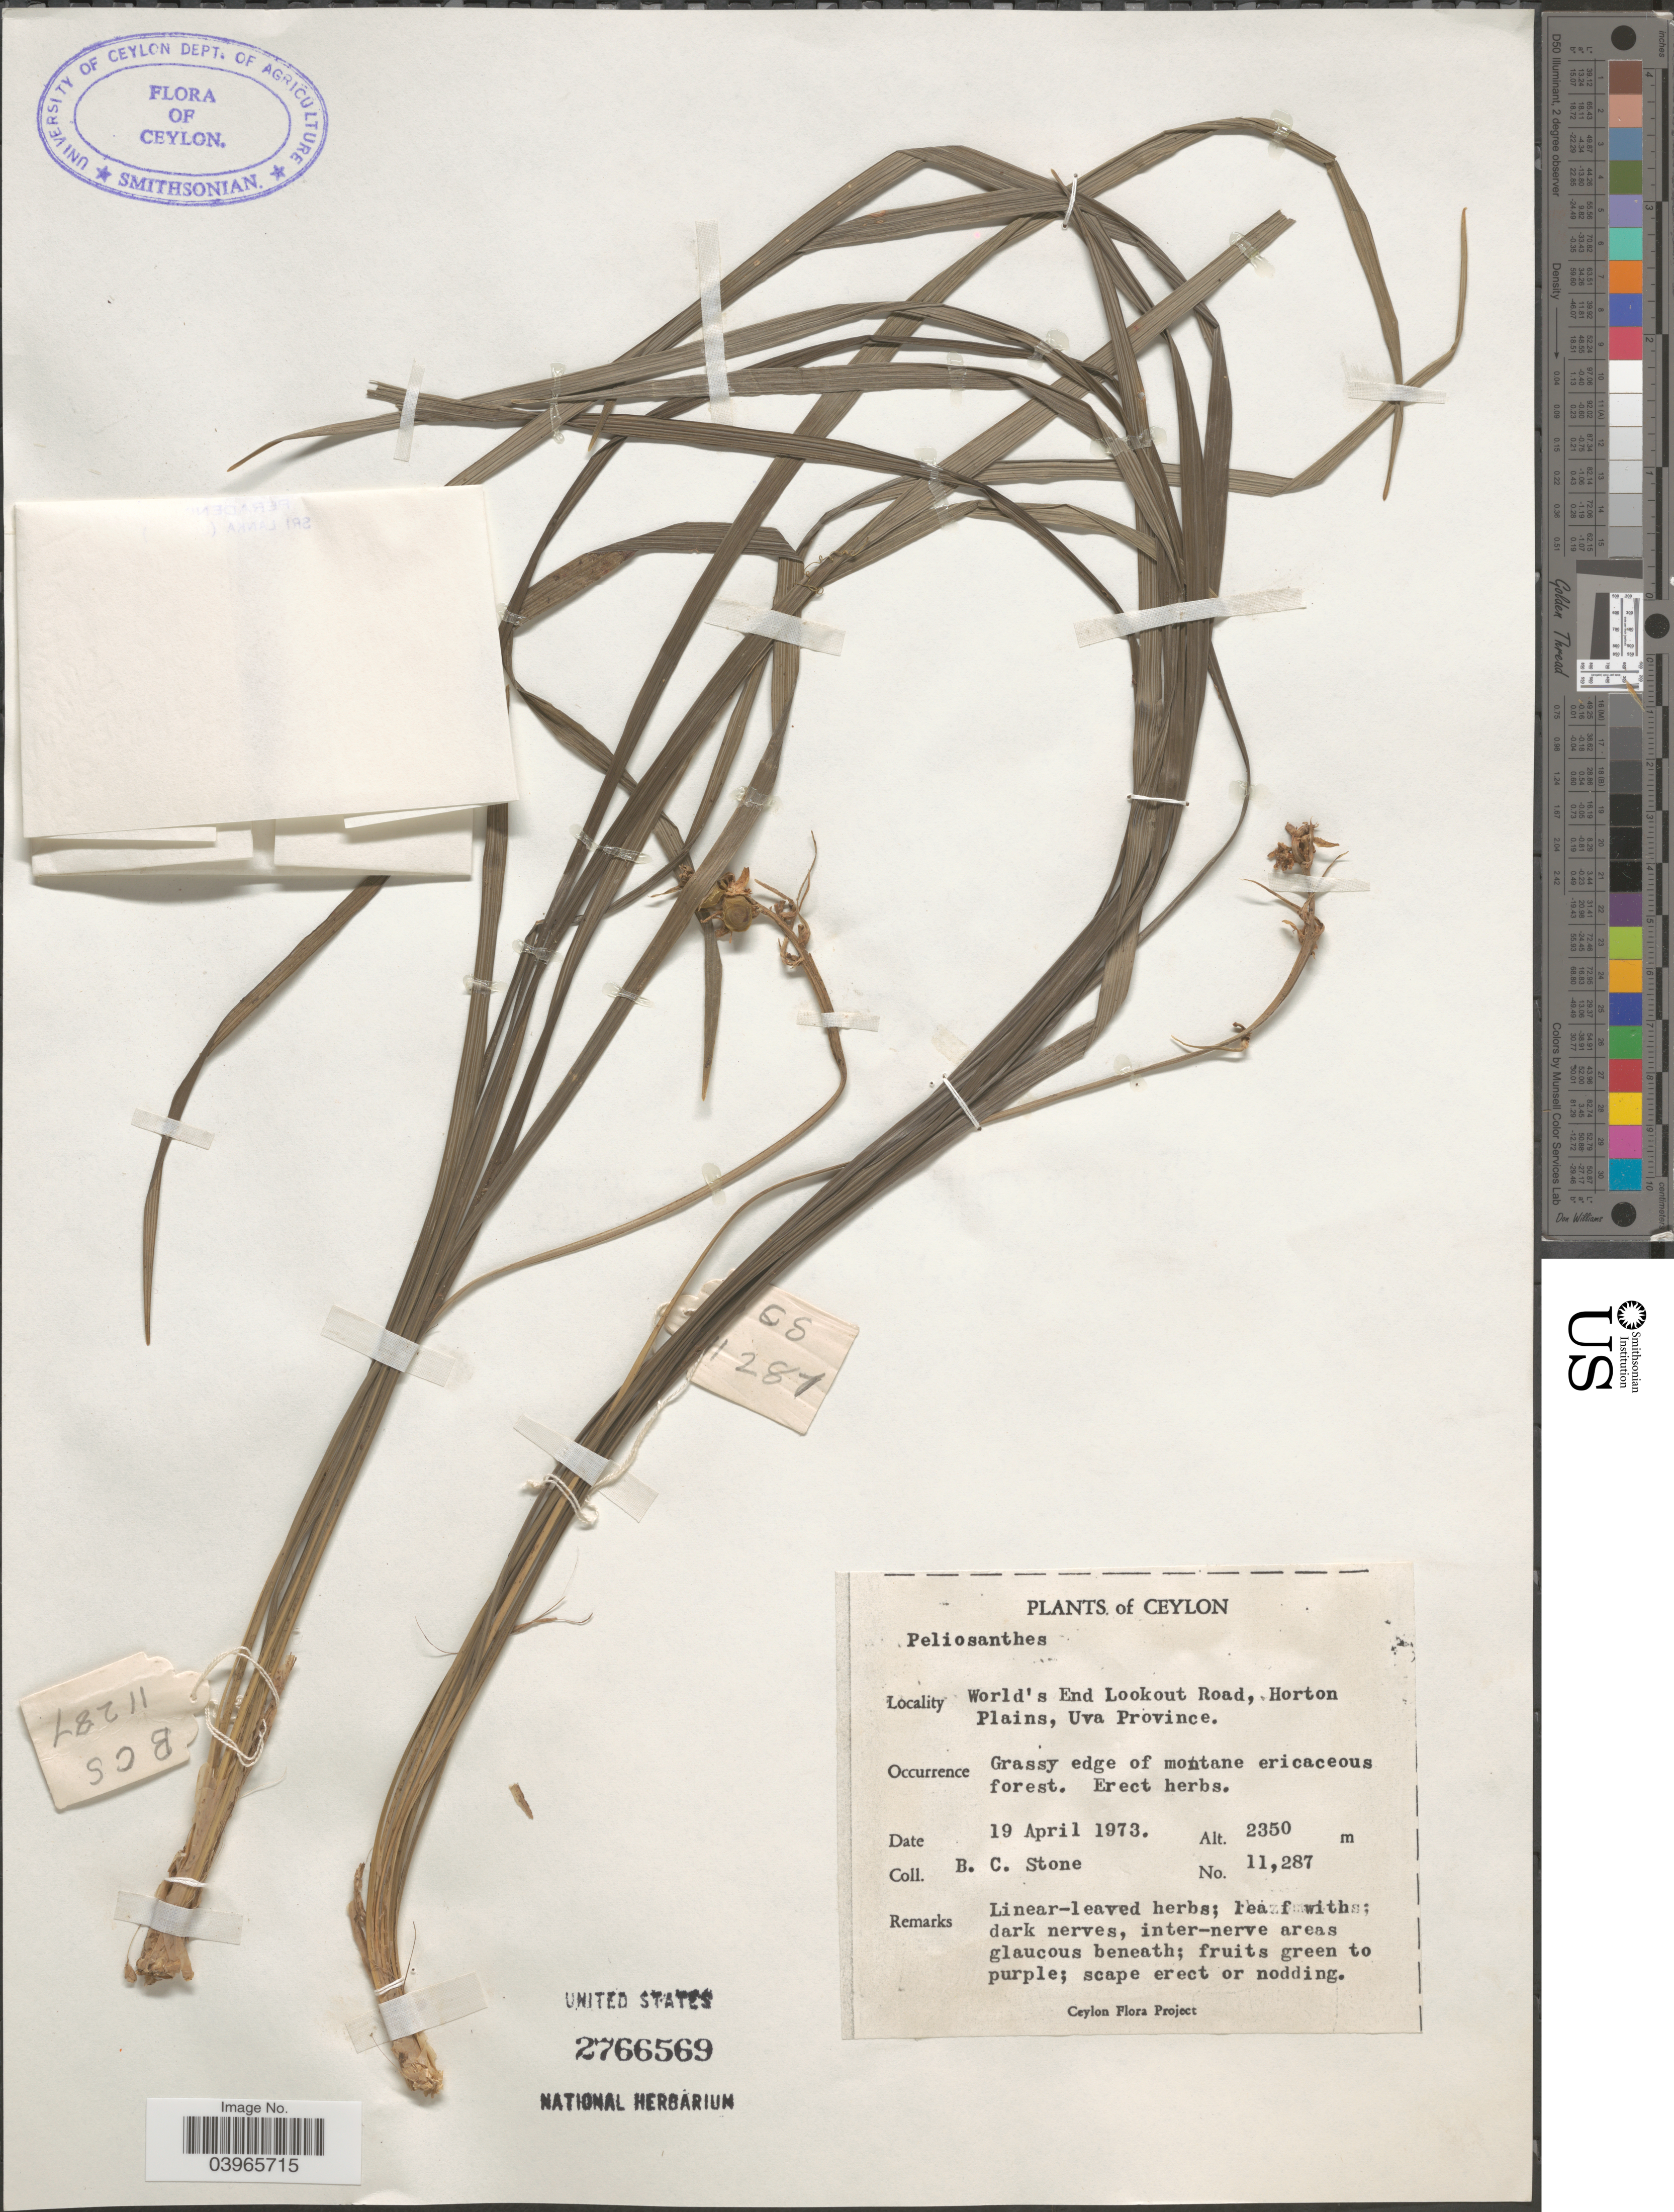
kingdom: Plantae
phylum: Tracheophyta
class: Liliopsida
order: Asparagales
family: Asparagaceae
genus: Peliosanthes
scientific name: Peliosanthes sp.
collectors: B. C. Stone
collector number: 11287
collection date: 1973-04-19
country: Sri Lanka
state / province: Uva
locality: Ceylon. World's End Lookout Road, Horton Plains.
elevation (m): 2350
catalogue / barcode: US 2766569